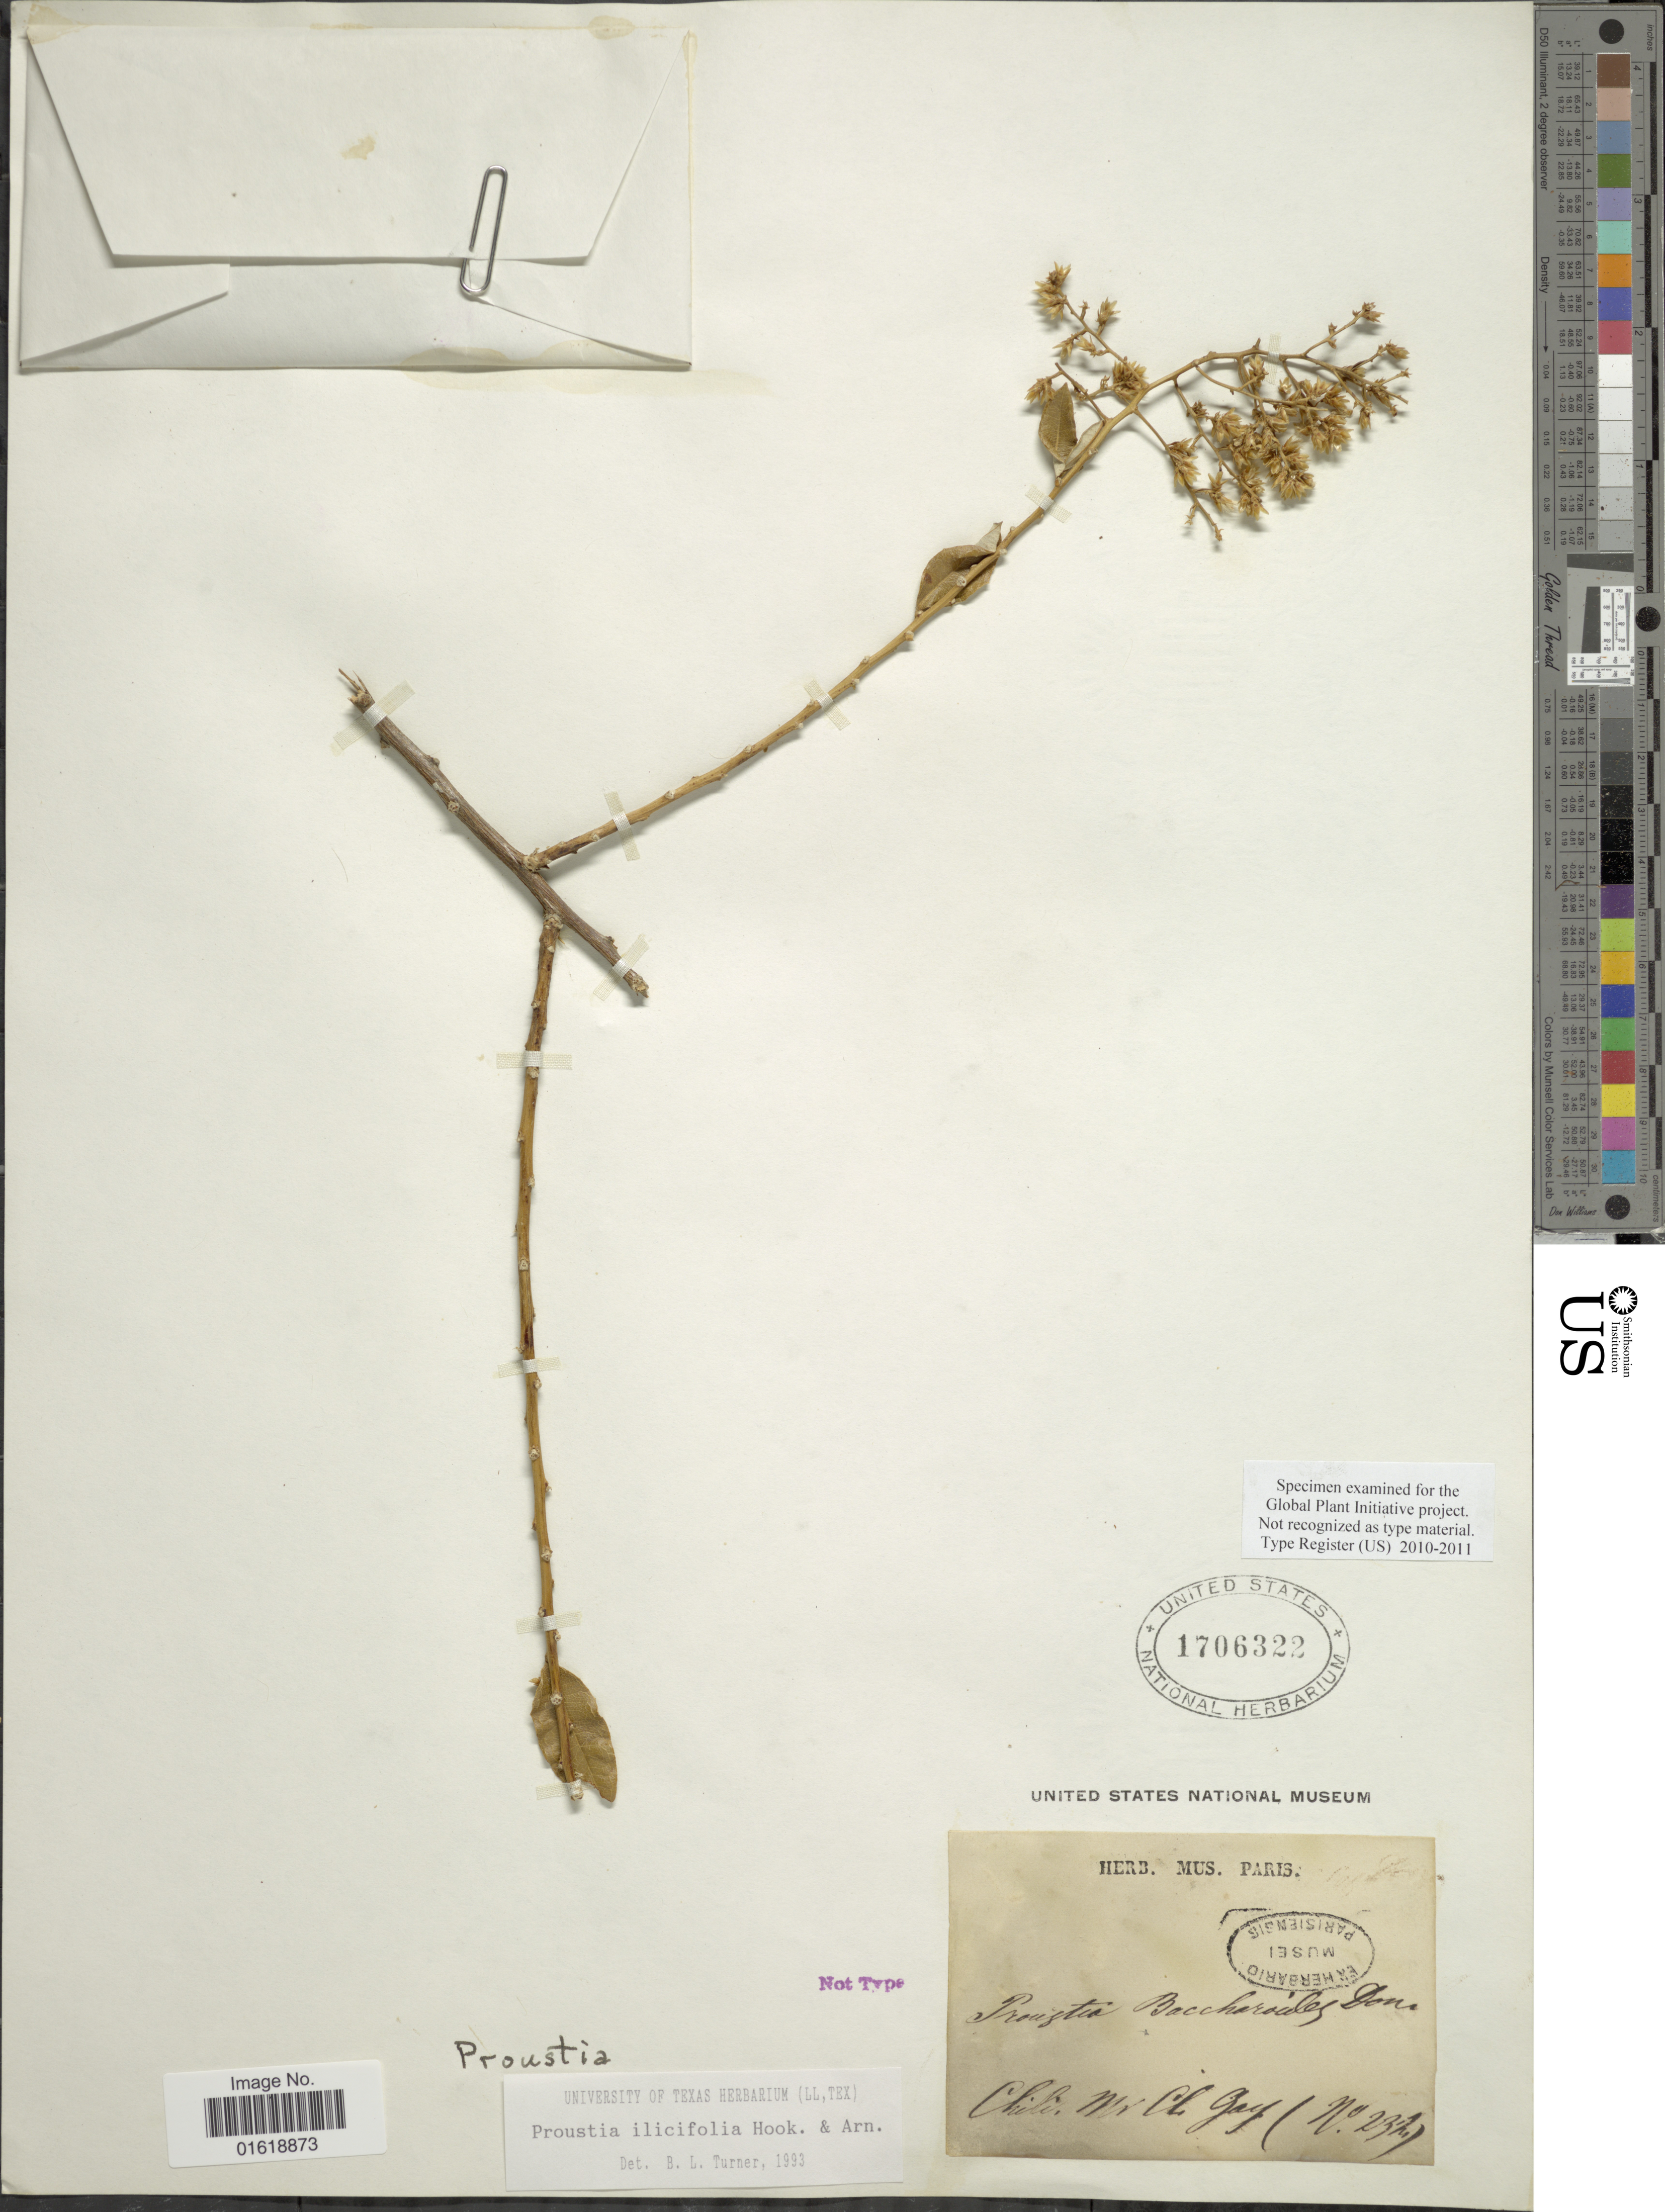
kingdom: Plantae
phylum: Tracheophyta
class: Magnoliopsida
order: Asterales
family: Asteraceae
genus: Proustia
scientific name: Proustia ilicifolia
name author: Hook. & Arn.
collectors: C. Gay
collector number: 23bis*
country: Chile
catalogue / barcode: US 1706322